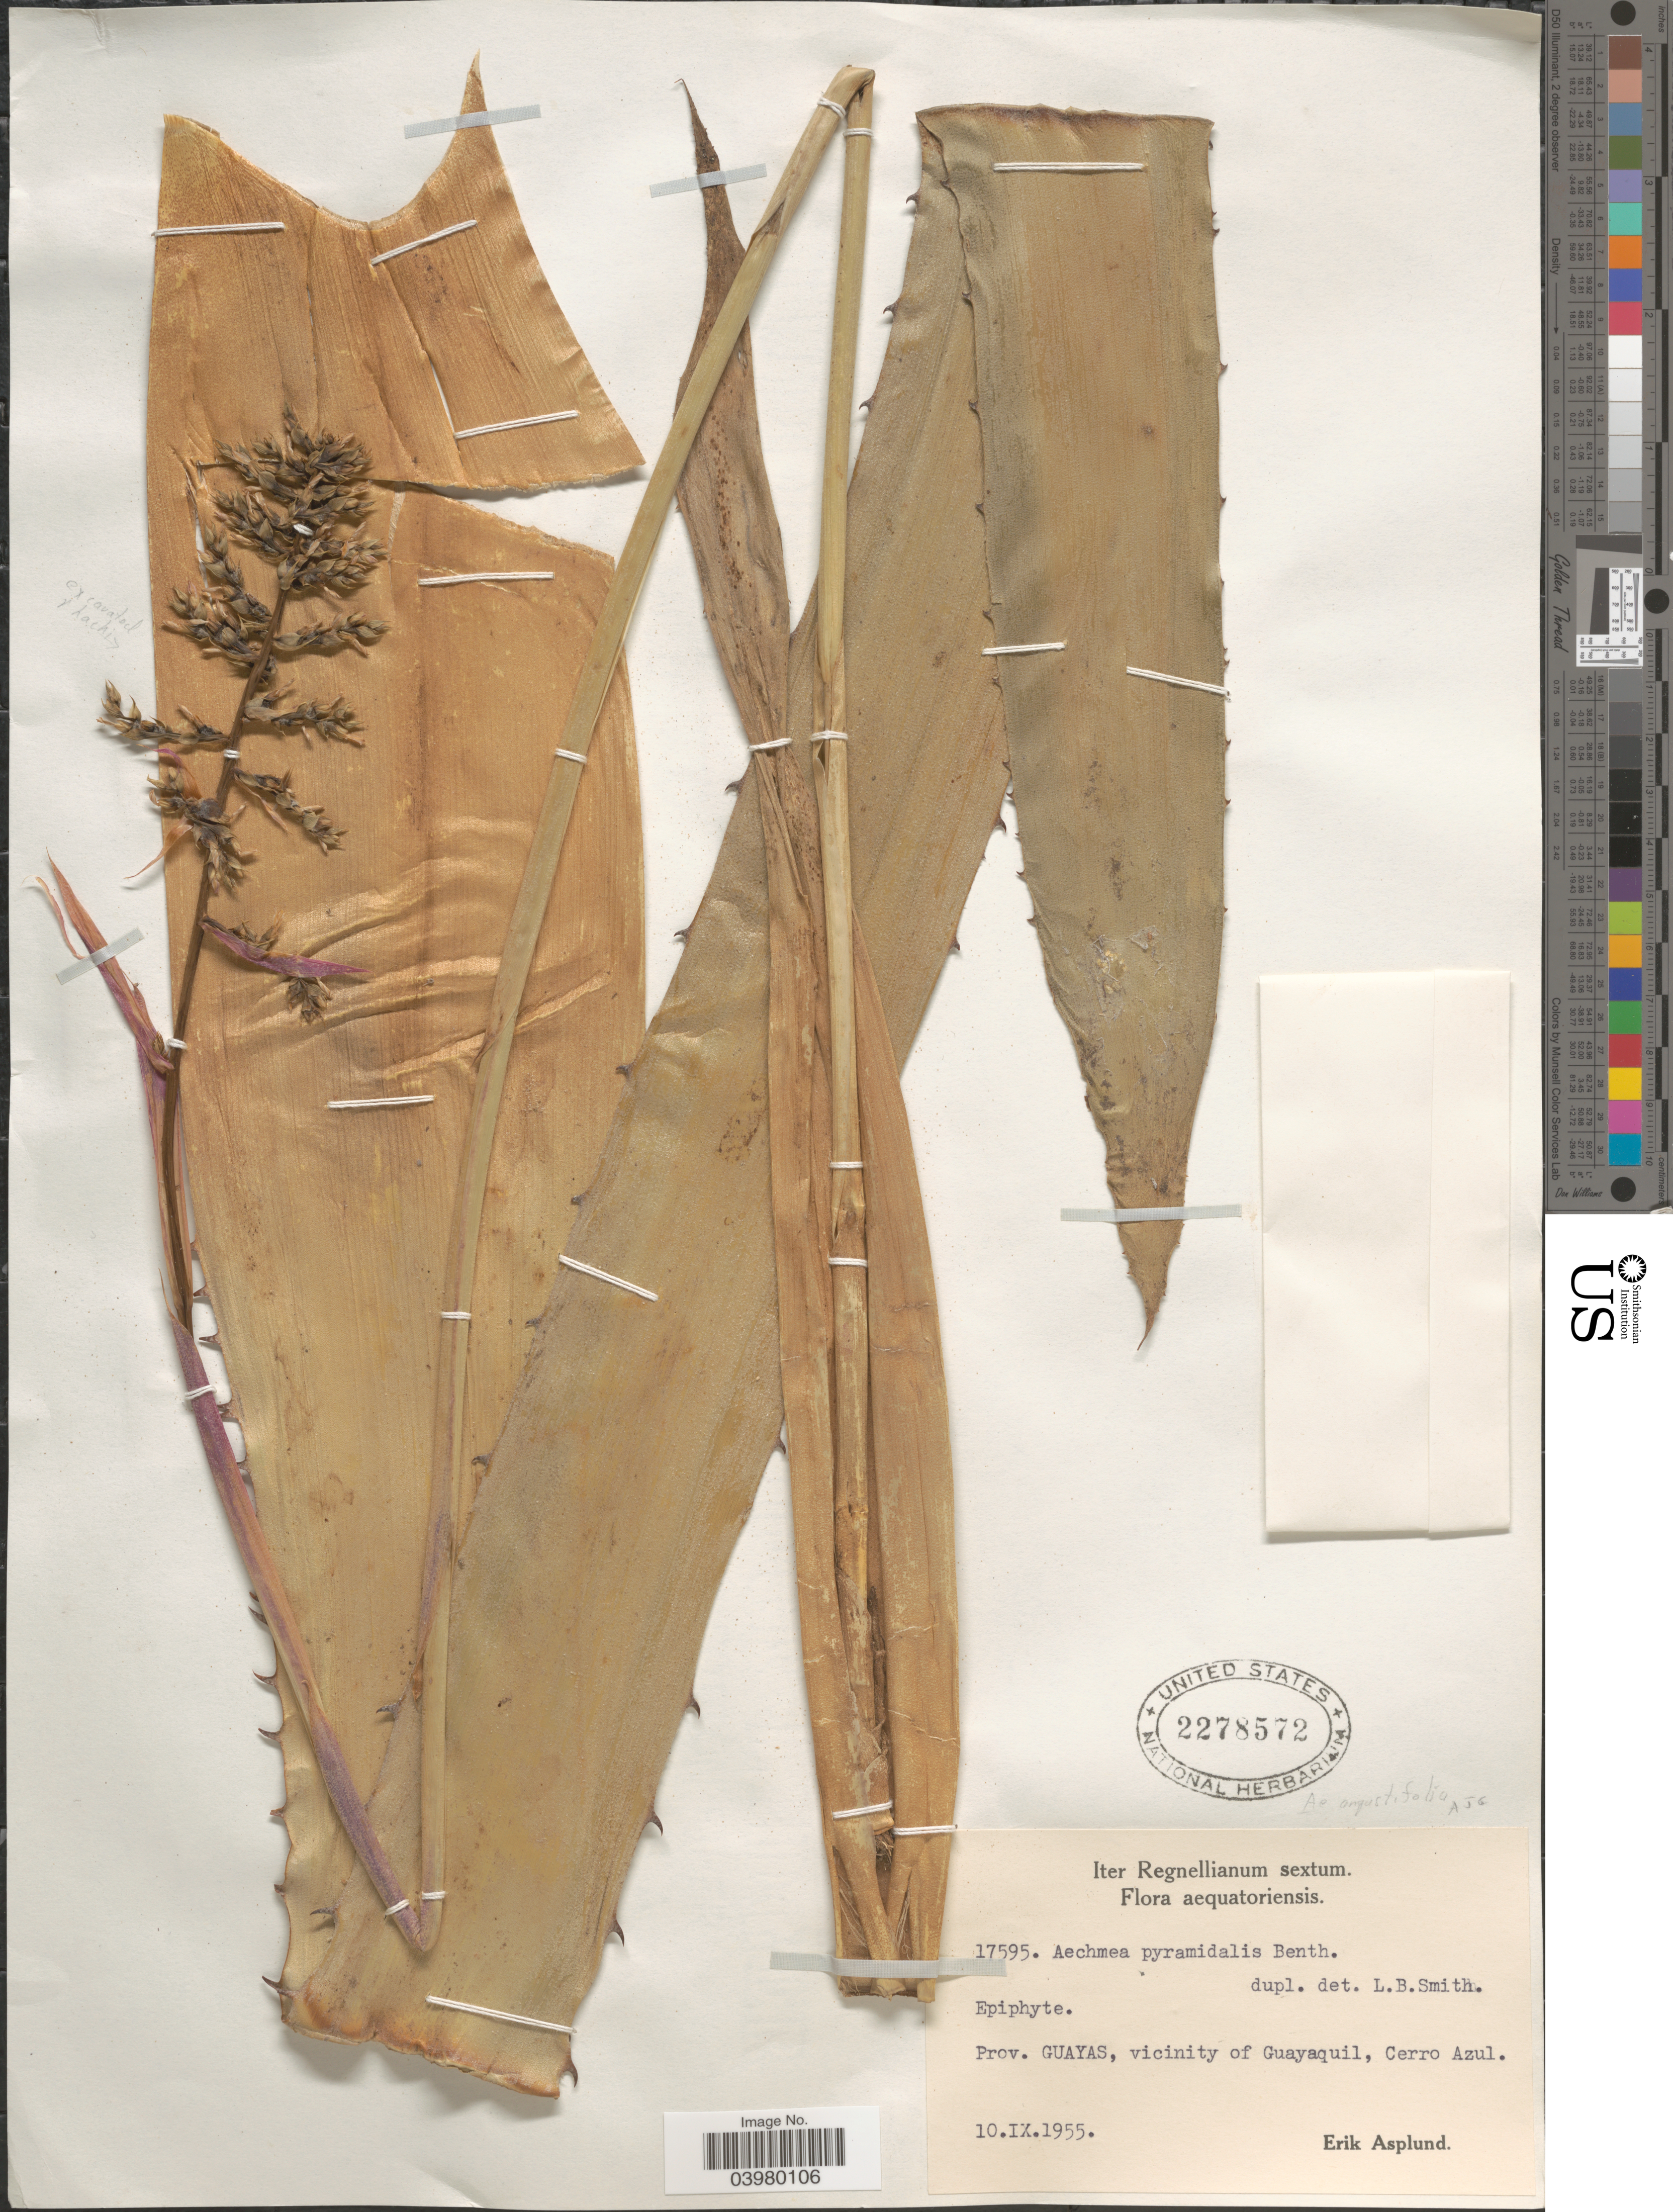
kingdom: Plantae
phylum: Tracheophyta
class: Liliopsida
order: Poales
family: Bromeliaceae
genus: Aechmea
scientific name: Aechmea pyramidalis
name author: Benth.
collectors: E. Asplund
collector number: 17595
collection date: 1955-09-10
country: Ecuador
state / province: Guayas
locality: Vicinity of Guayaquil, Cerro Azul.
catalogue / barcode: US 2278572